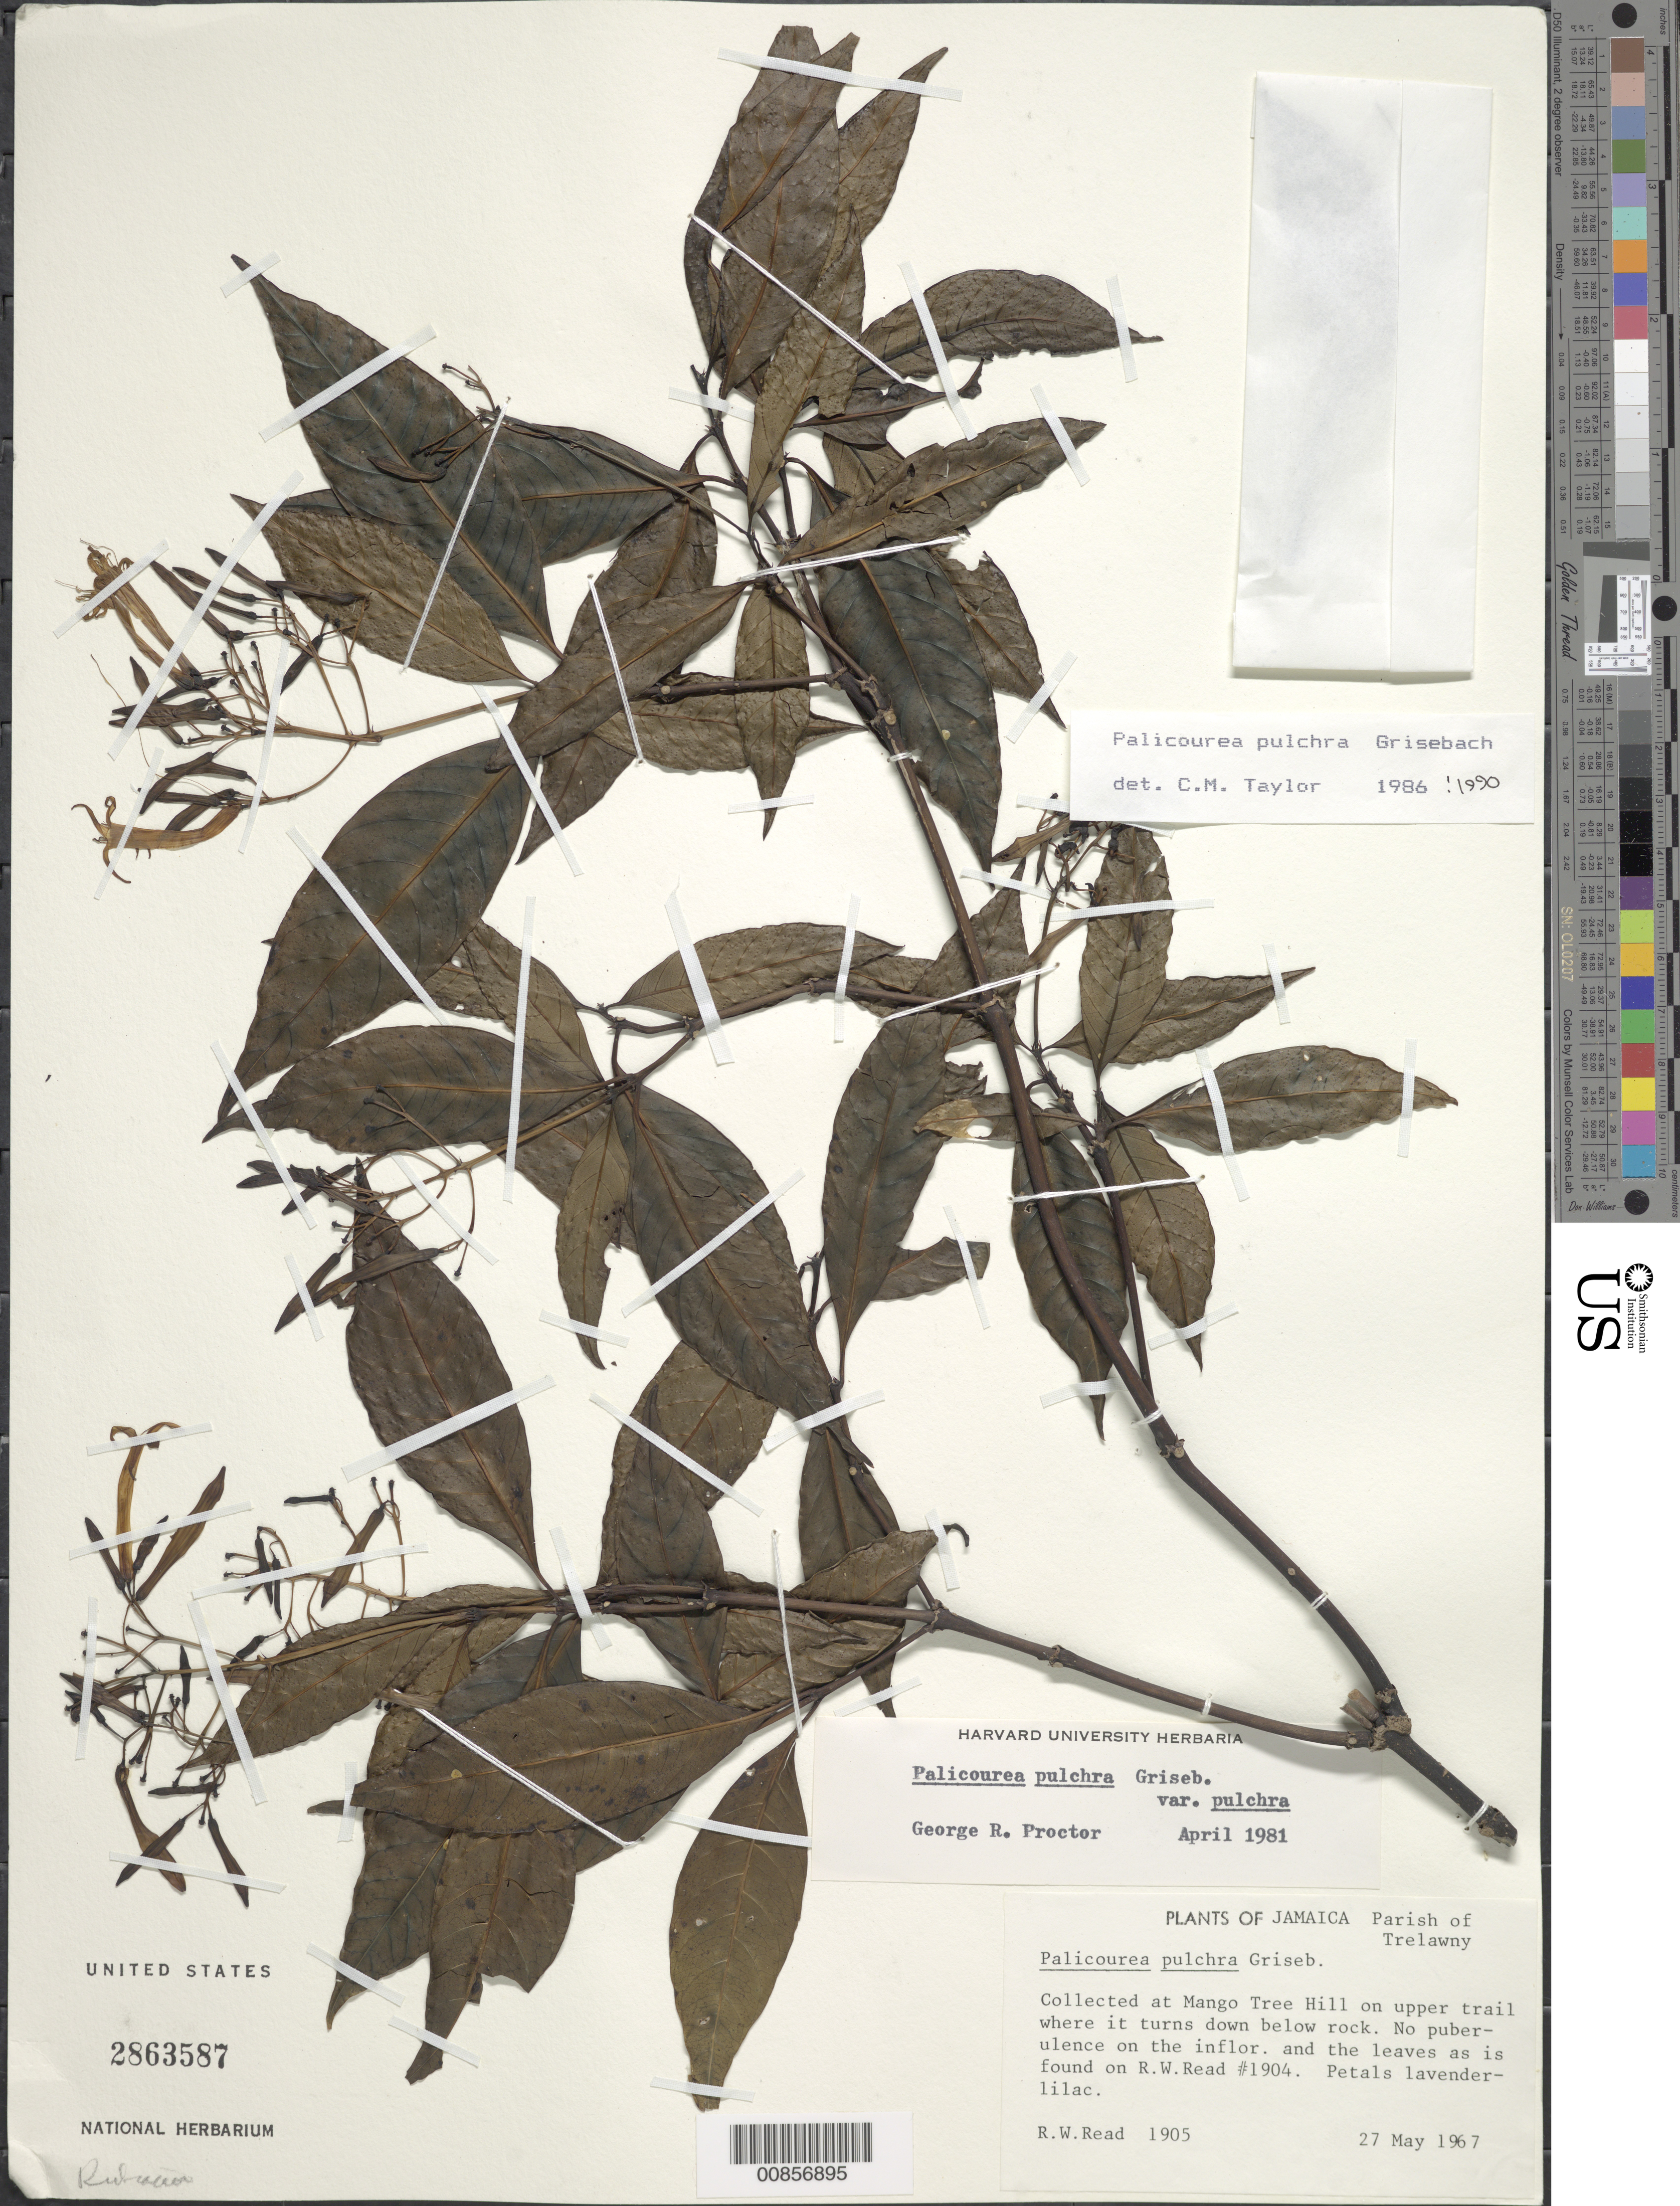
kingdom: Plantae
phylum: Tracheophyta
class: Magnoliopsida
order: Gentianales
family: Rubiaceae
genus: Palicourea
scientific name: Palicourea pulchra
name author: Griseb.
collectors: R. W. Read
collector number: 1905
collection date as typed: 27 May 1967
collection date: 1967-05-27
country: Jamaica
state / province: Trelawny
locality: Mango Tree Hill on upper trail where it turns down below rock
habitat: Upper trail on hill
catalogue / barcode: US 2863587